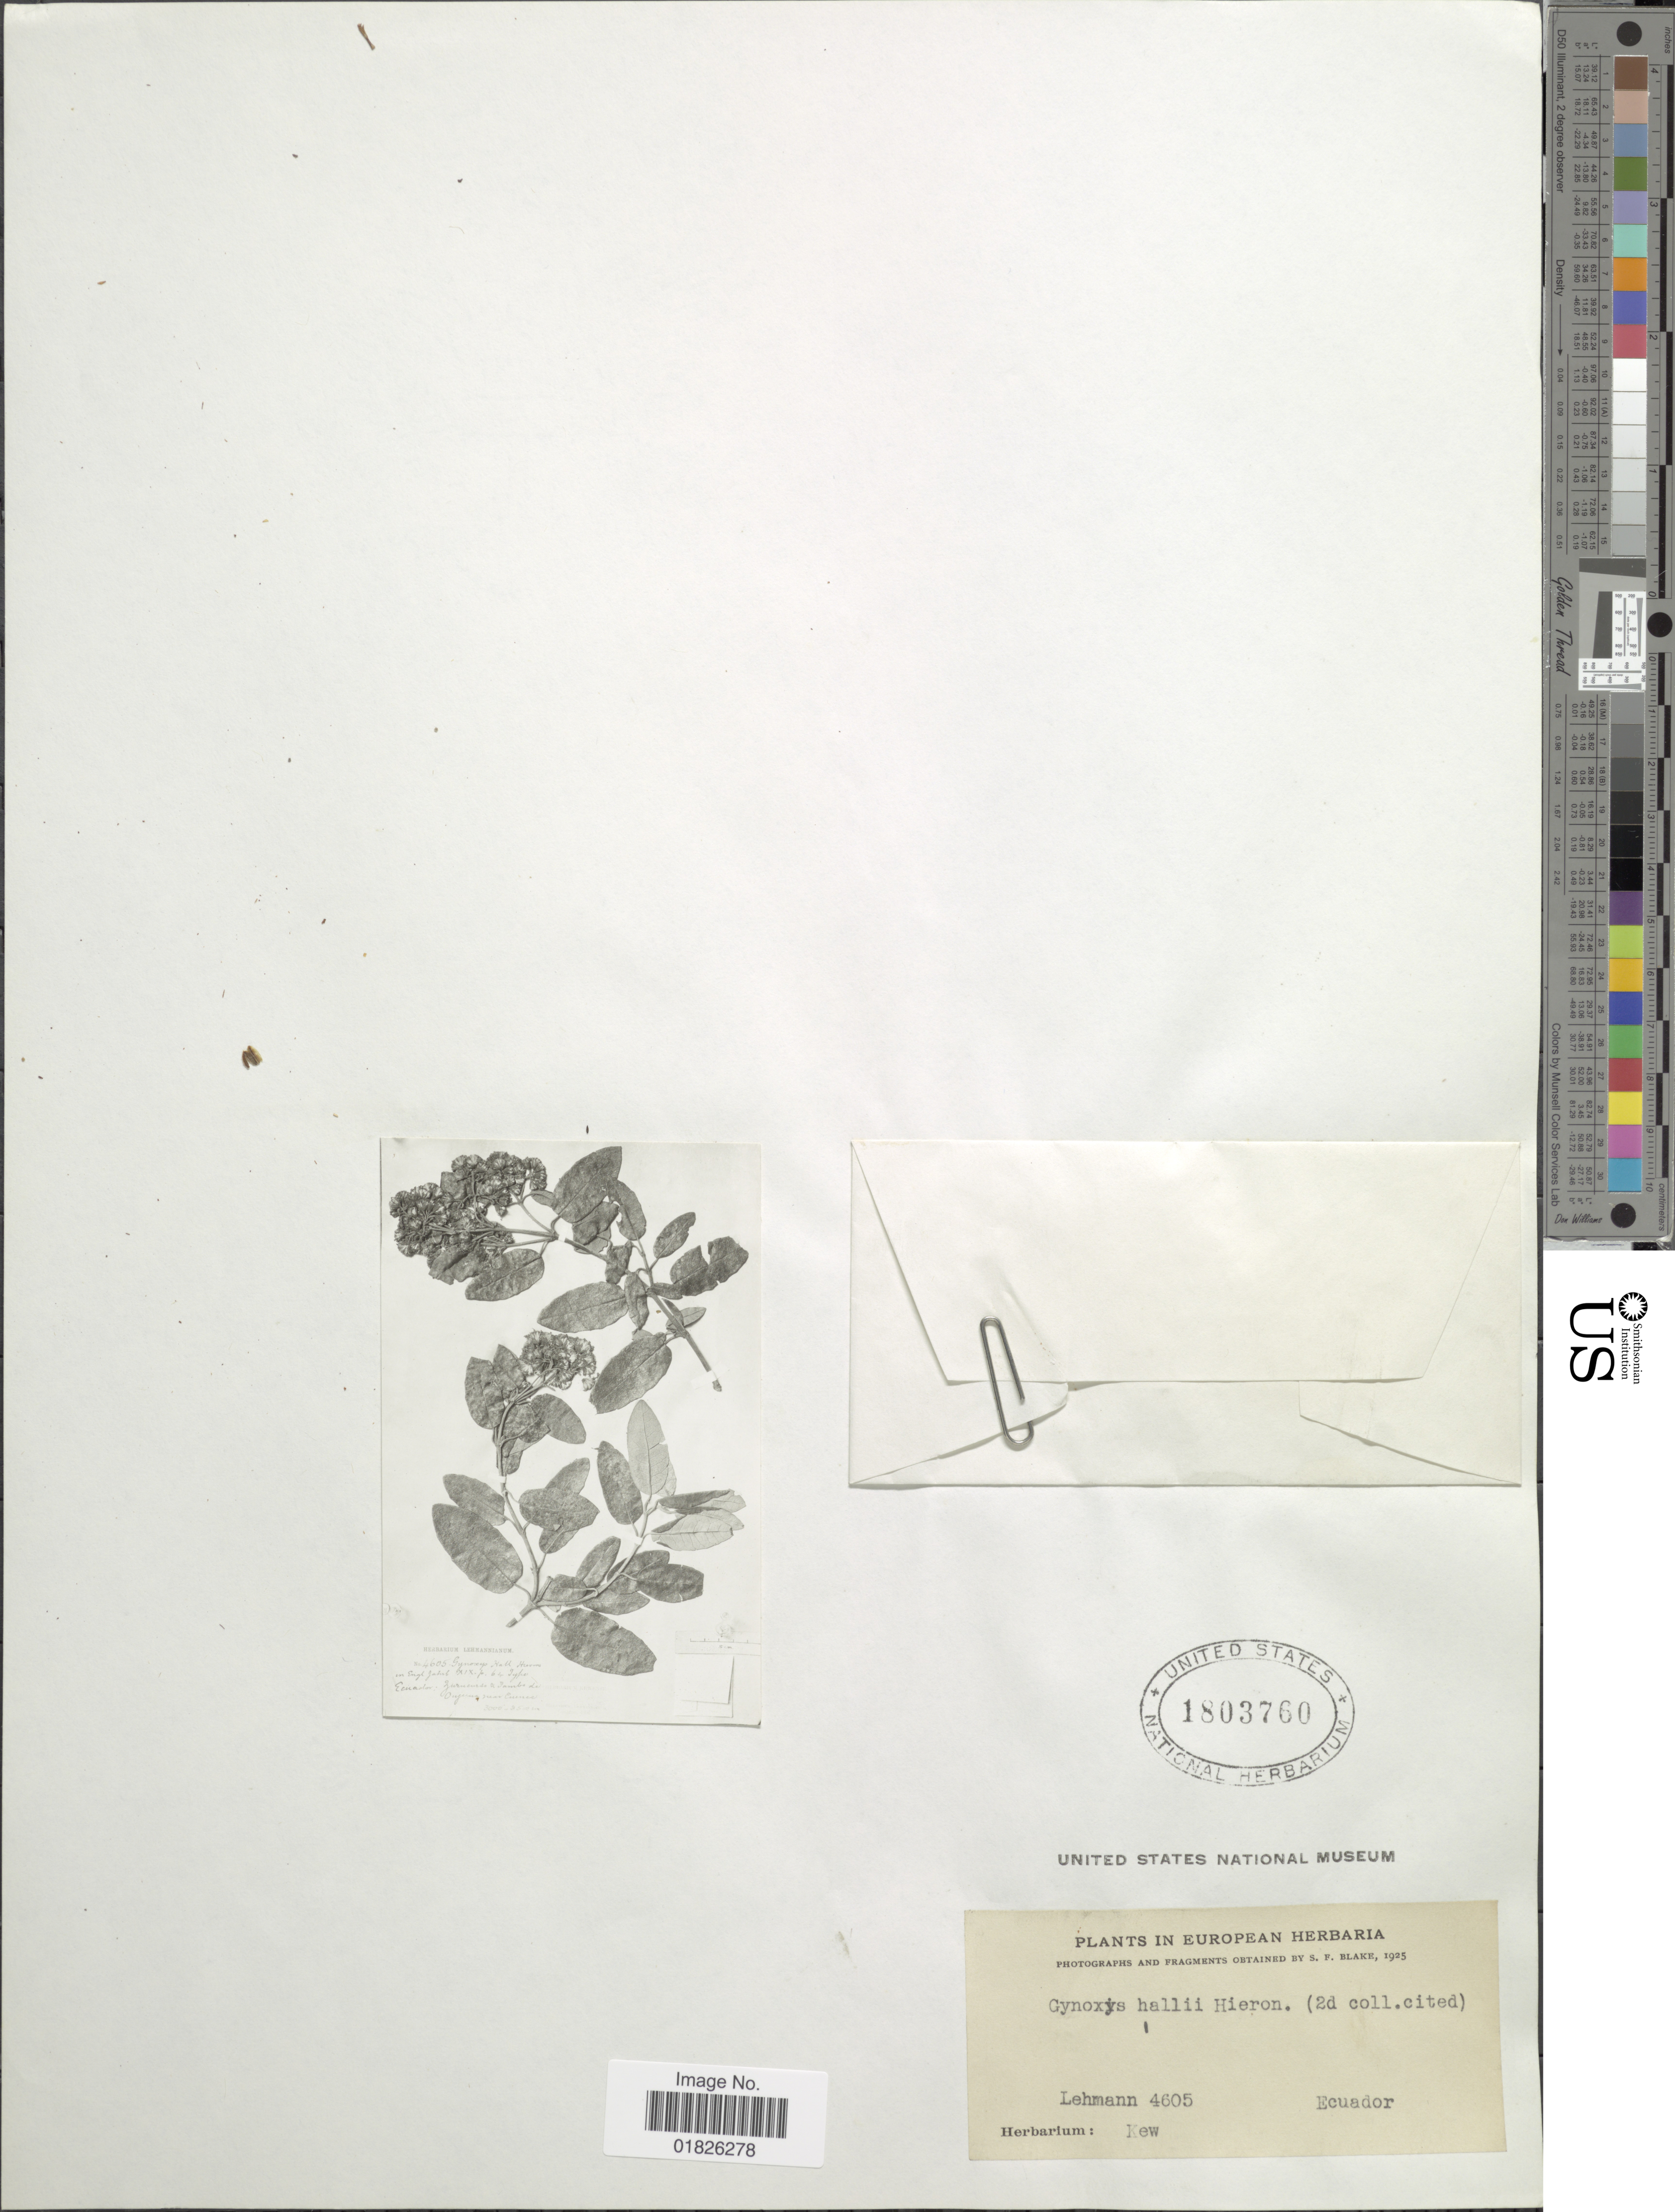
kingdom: Plantae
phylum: Tracheophyta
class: Magnoliopsida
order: Asterales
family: Asteraceae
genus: Gynoxys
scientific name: Gynoxys hallii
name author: Cass.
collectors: -. Lehmann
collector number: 4605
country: Ecuador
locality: Zurucurso and Tambo de Ouguna near Cuenca. [interpreted]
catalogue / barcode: US 1803760